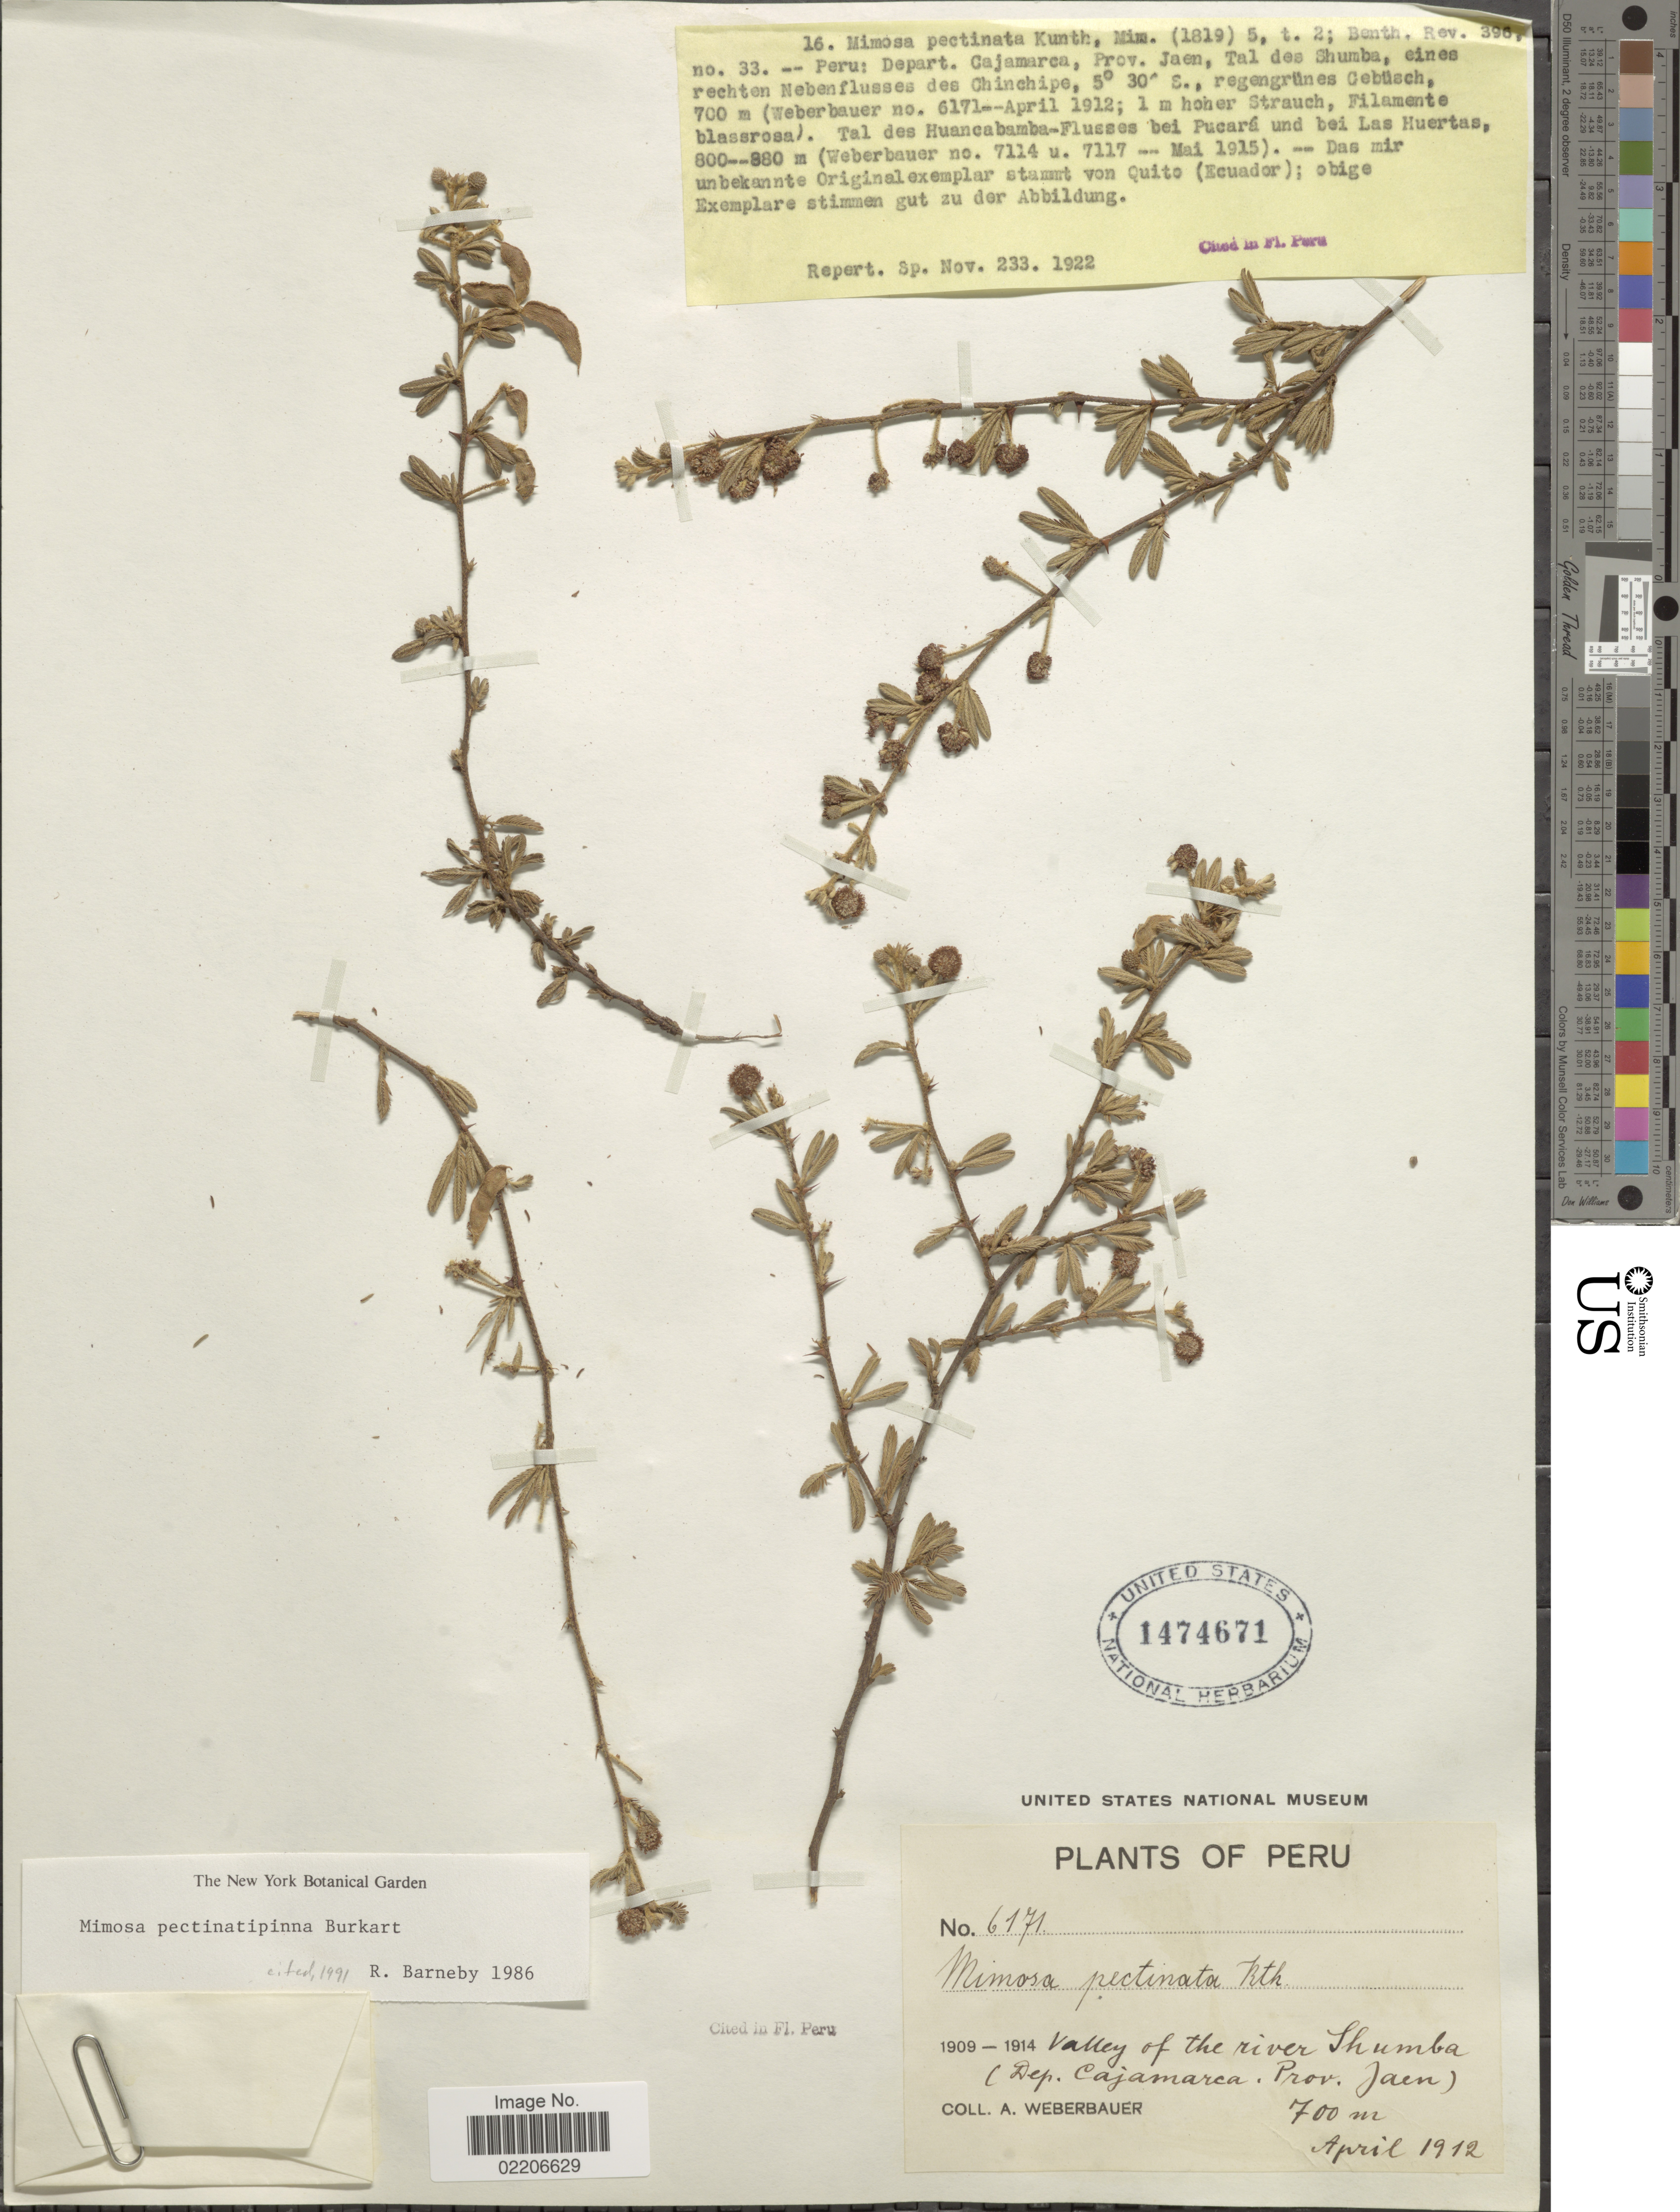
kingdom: Plantae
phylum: Tracheophyta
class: Magnoliopsida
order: Fabales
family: Fabaceae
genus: Mimosa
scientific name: Mimosa pectinatipinna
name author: Burkart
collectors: A. Weberbauer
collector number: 6171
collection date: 1912-04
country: Peru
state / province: Cajamarca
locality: Valley of the river Shumba (Dep. Cajamarca, Prov. Jaen)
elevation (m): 700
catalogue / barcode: US 1474671